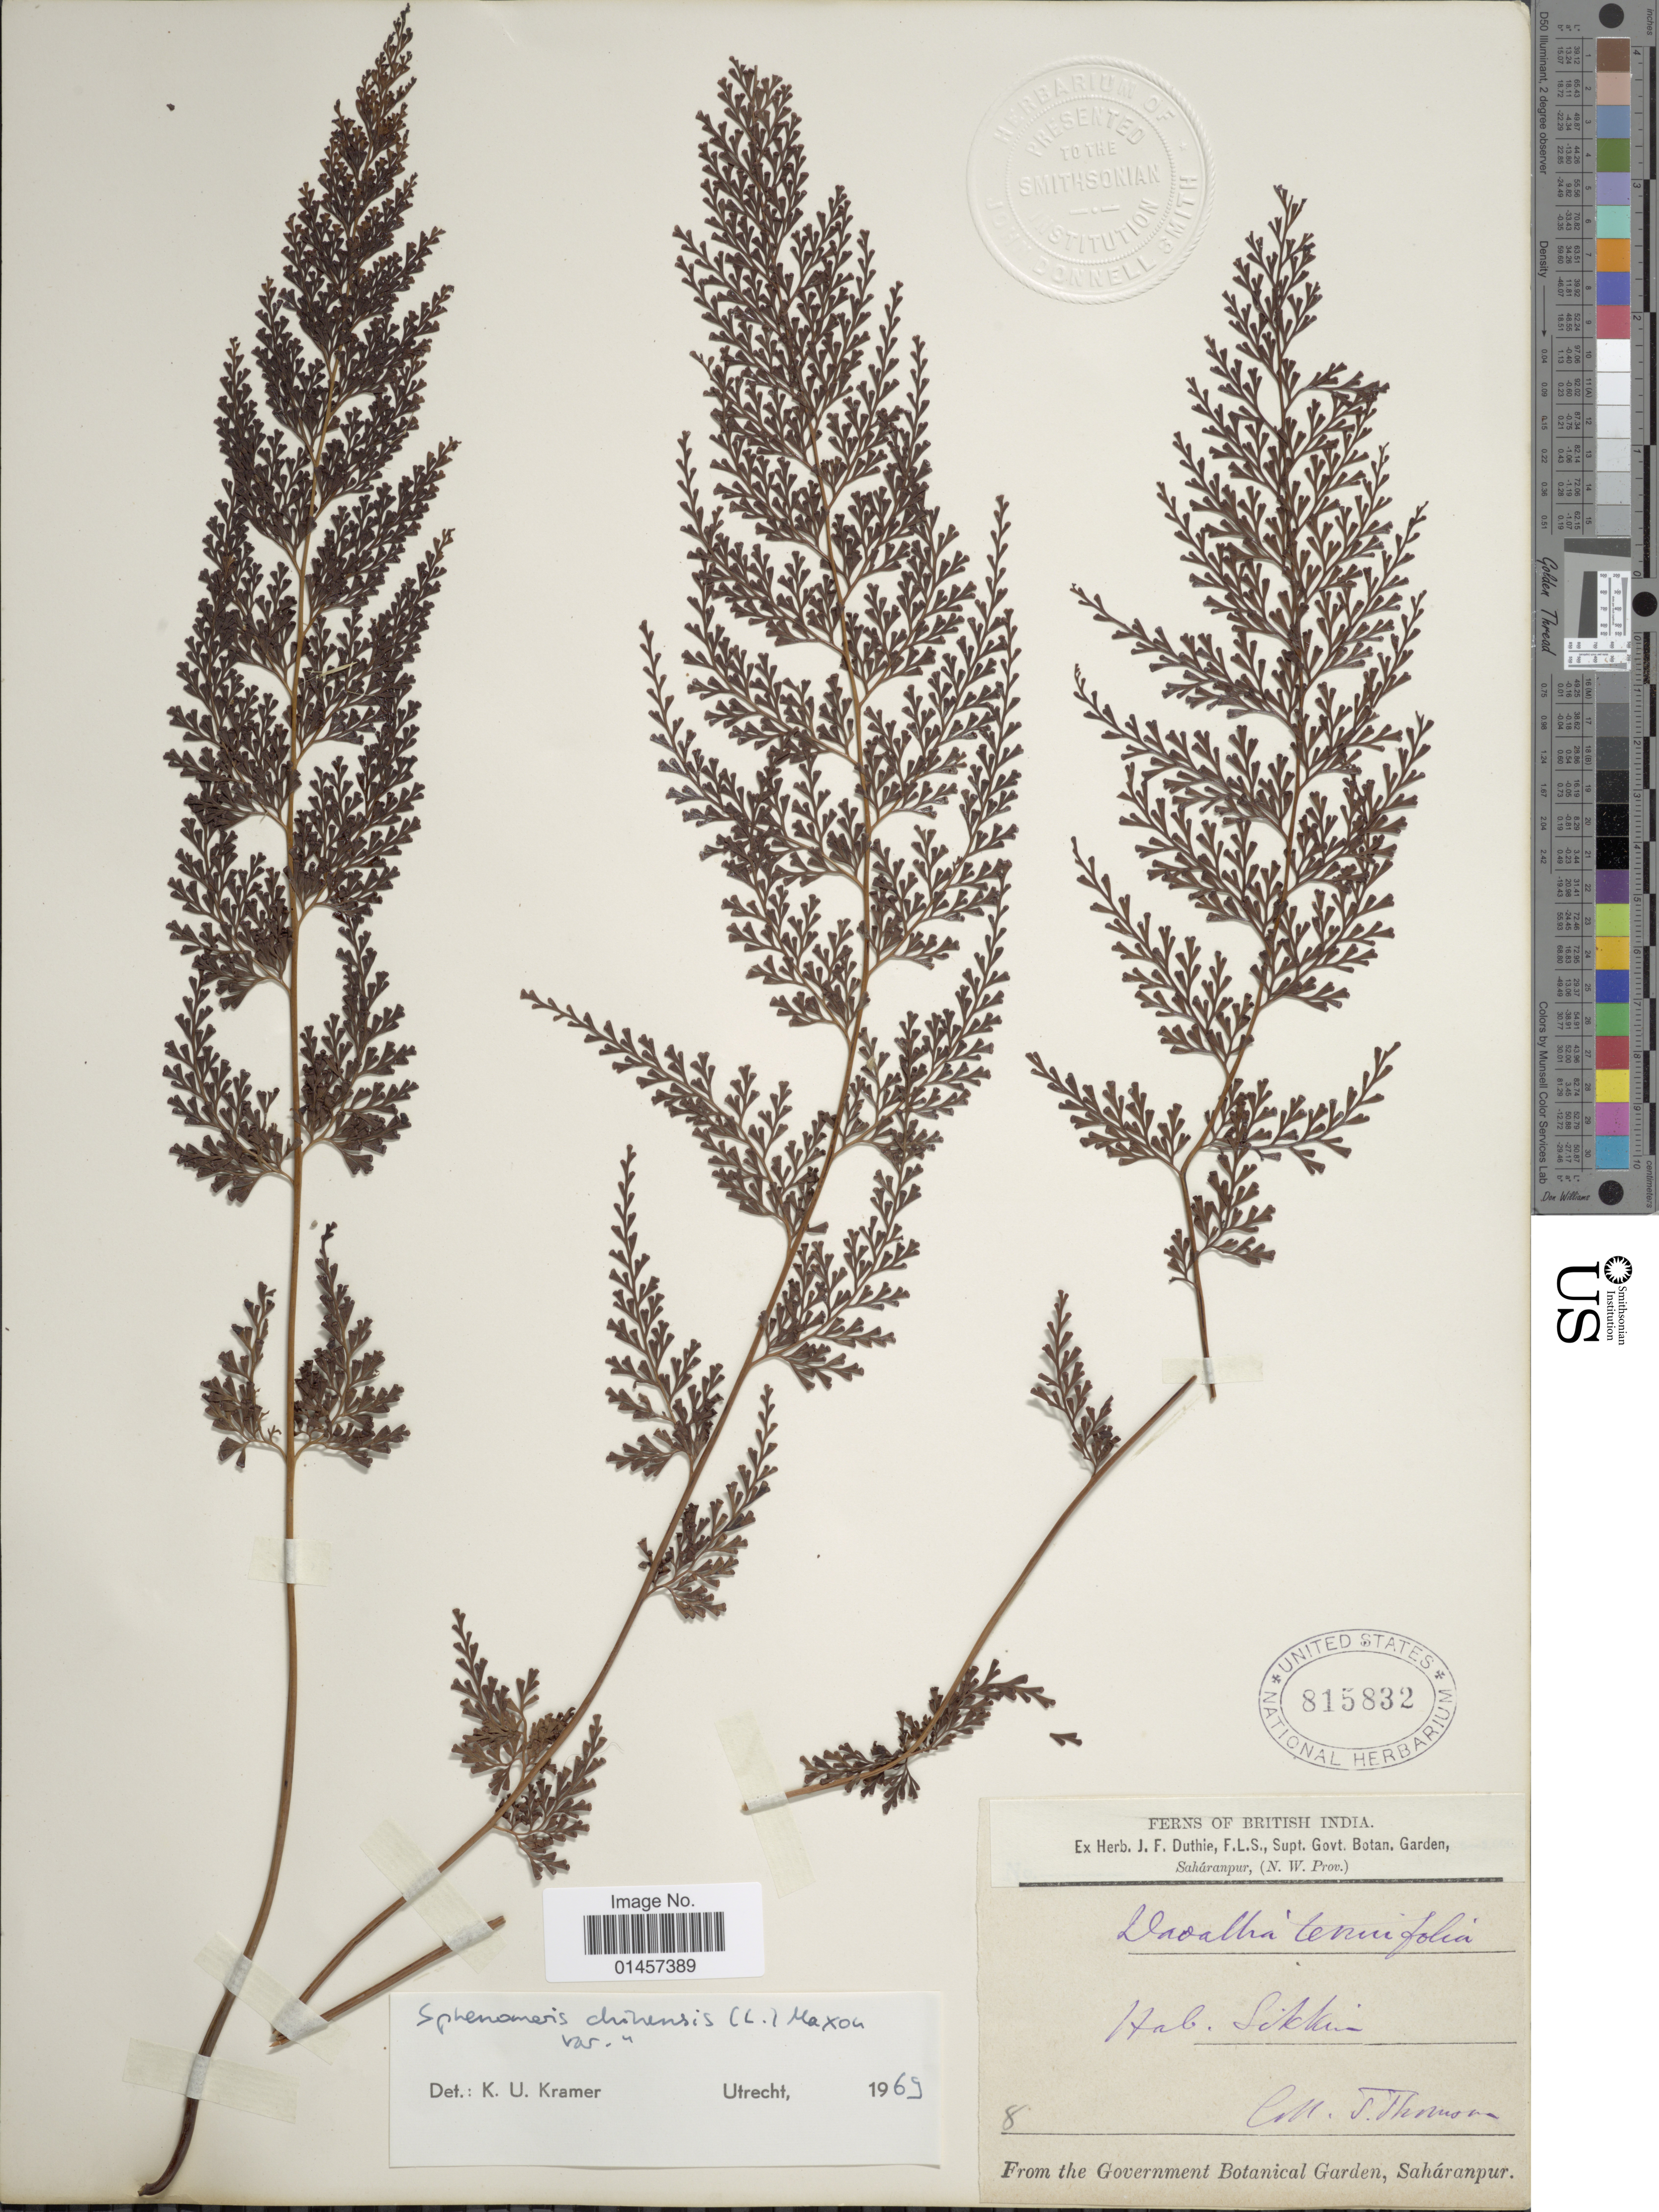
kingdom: Plantae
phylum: Tracheophyta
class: Polypodiopsida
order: Polypodiales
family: Lindsaeaceae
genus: Sphenomeris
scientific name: Sphenomeris chinensis var. chinensis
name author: (L.) Maxon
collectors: T. Thomson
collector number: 8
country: India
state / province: Sikkim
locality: Sikkim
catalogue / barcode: US 815832